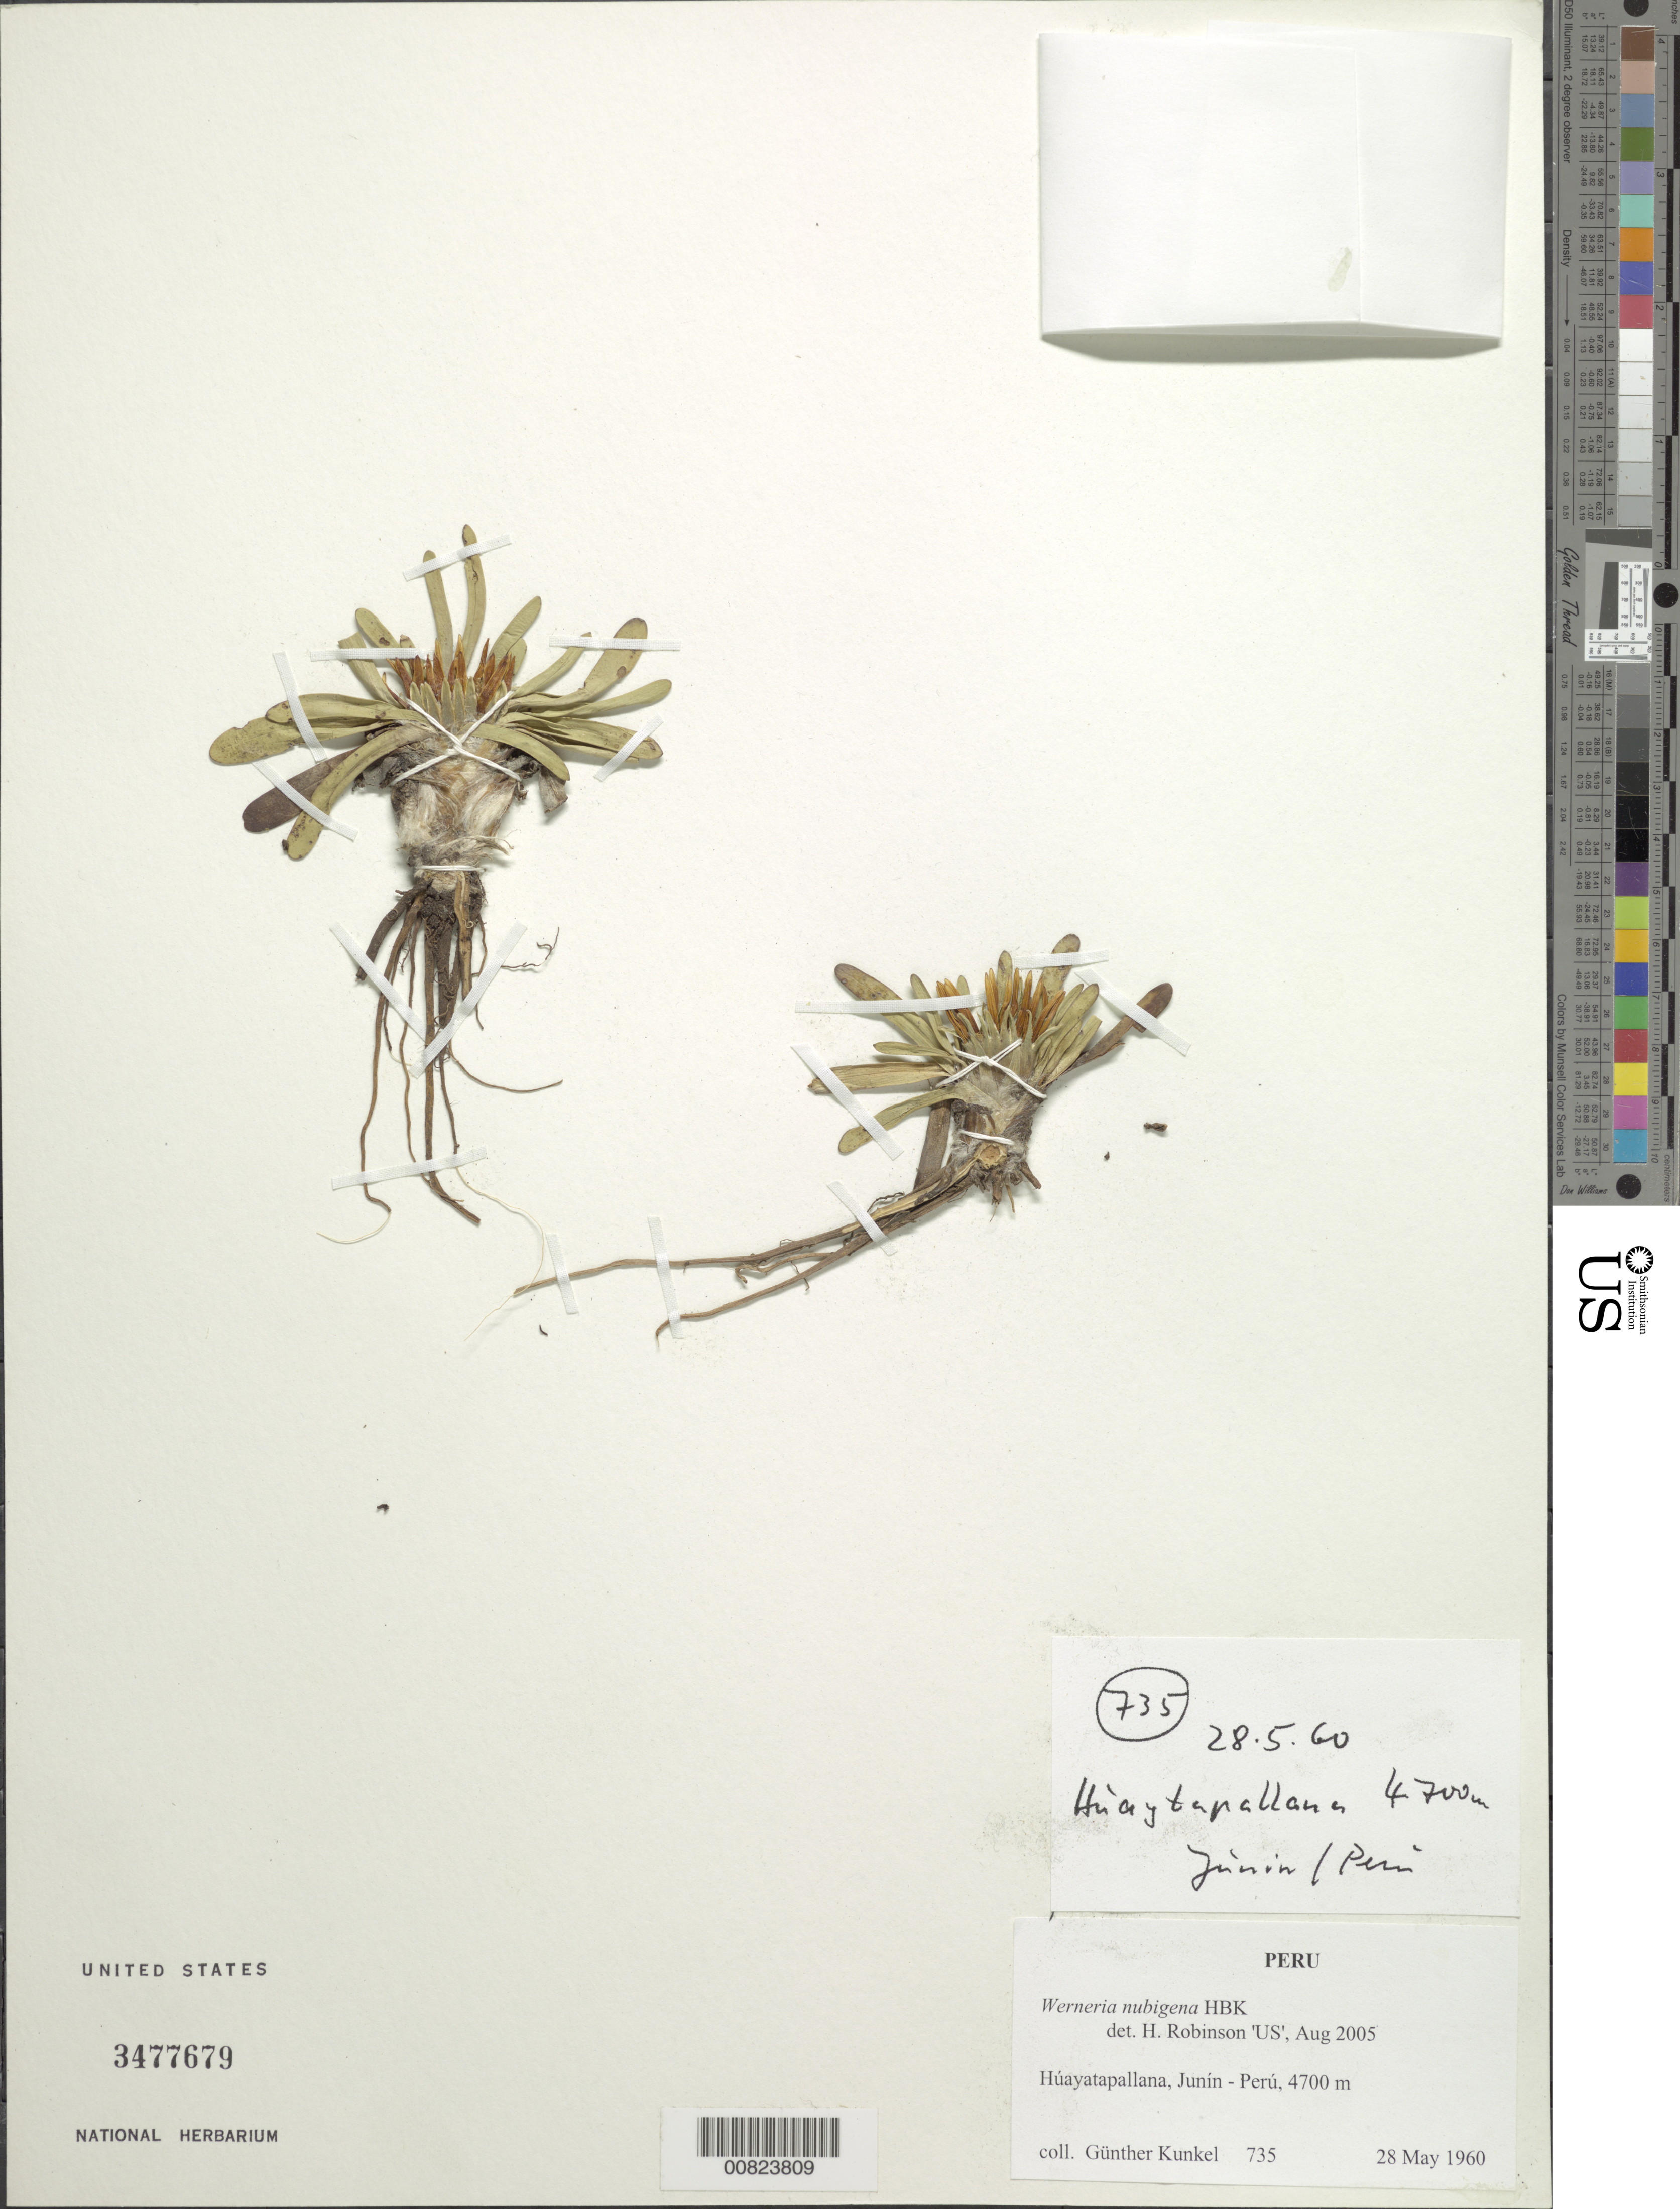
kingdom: Plantae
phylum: Tracheophyta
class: Magnoliopsida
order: Asterales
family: Asteraceae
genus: Werneria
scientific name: Werneria nubigena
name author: Kunth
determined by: Robinson, Harold E., (US)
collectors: G. Kunkel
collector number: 735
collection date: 1960-05-28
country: Peru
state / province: Junín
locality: Húayatapallana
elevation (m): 4700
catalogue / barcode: US 3477679